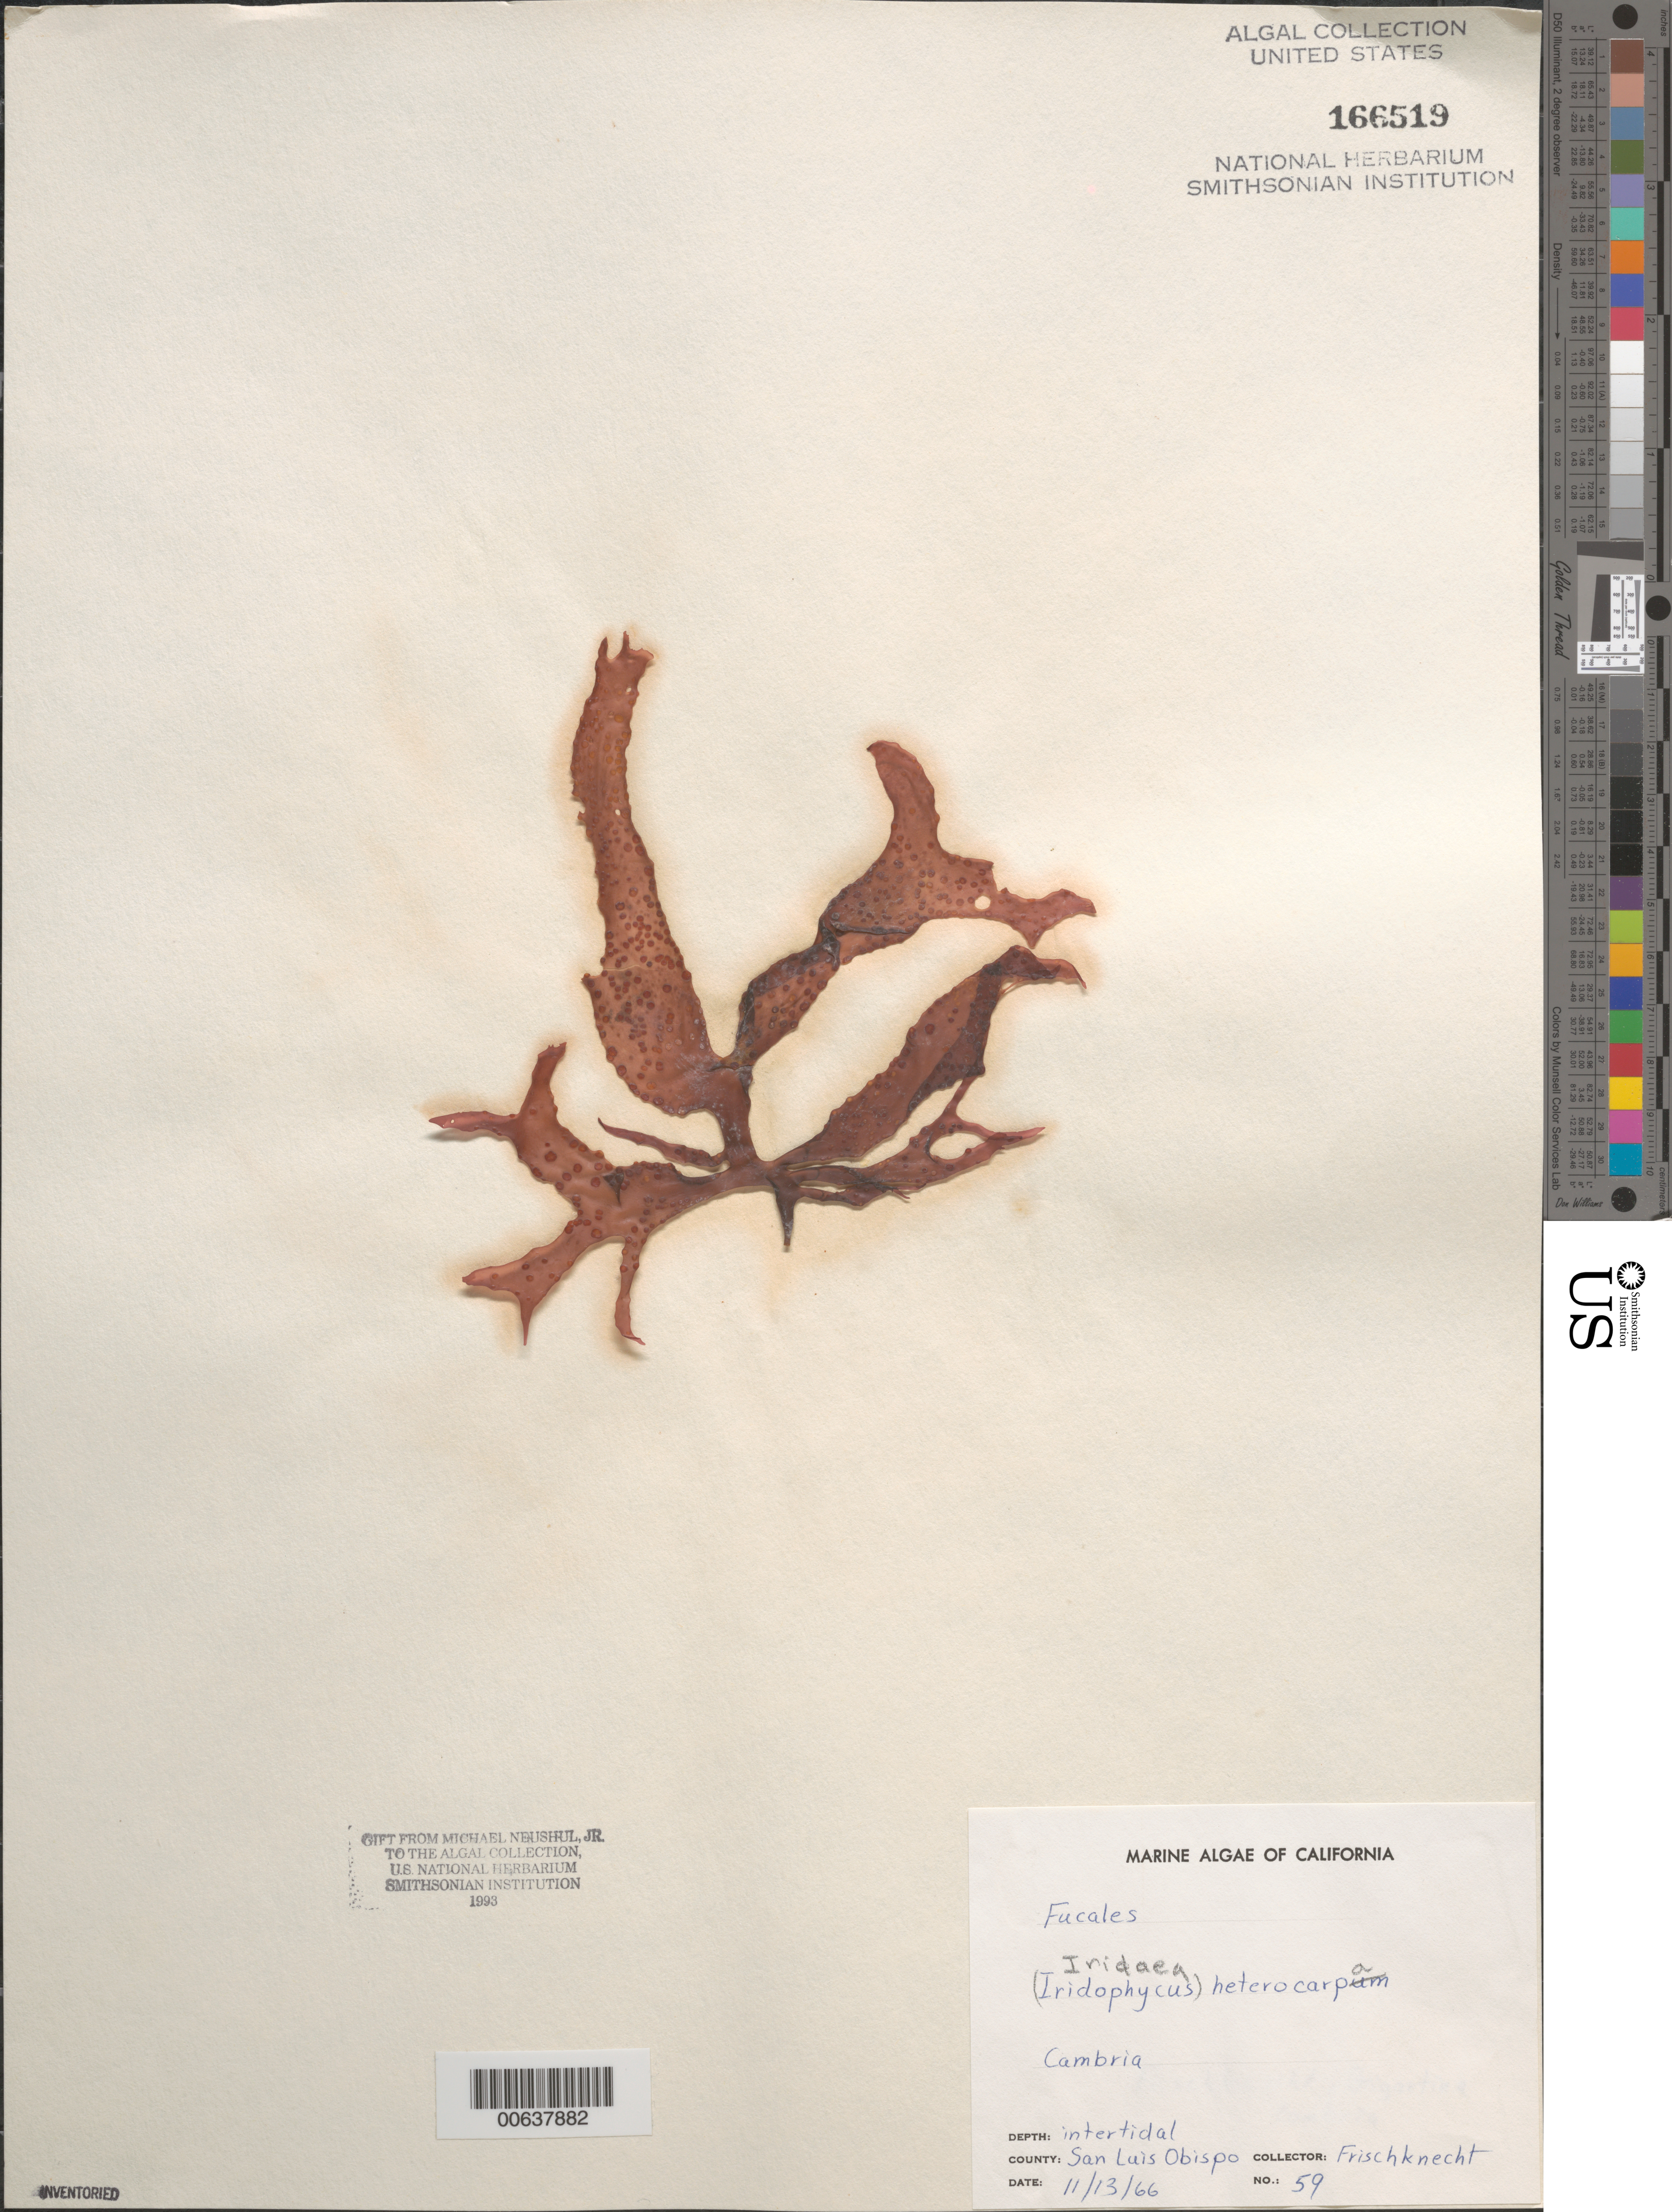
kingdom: Plantae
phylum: Rhodophyta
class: Florideophyceae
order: Gigartinales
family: Gigartinaceae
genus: Chondrus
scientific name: Chondrus crispus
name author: Stackh.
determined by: Algae name updating Project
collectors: -. Frischknecht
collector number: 59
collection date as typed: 13 Nov 1966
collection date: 1966-11-13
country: United States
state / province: California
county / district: San Luis Obispo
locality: Cambria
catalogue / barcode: US 166519